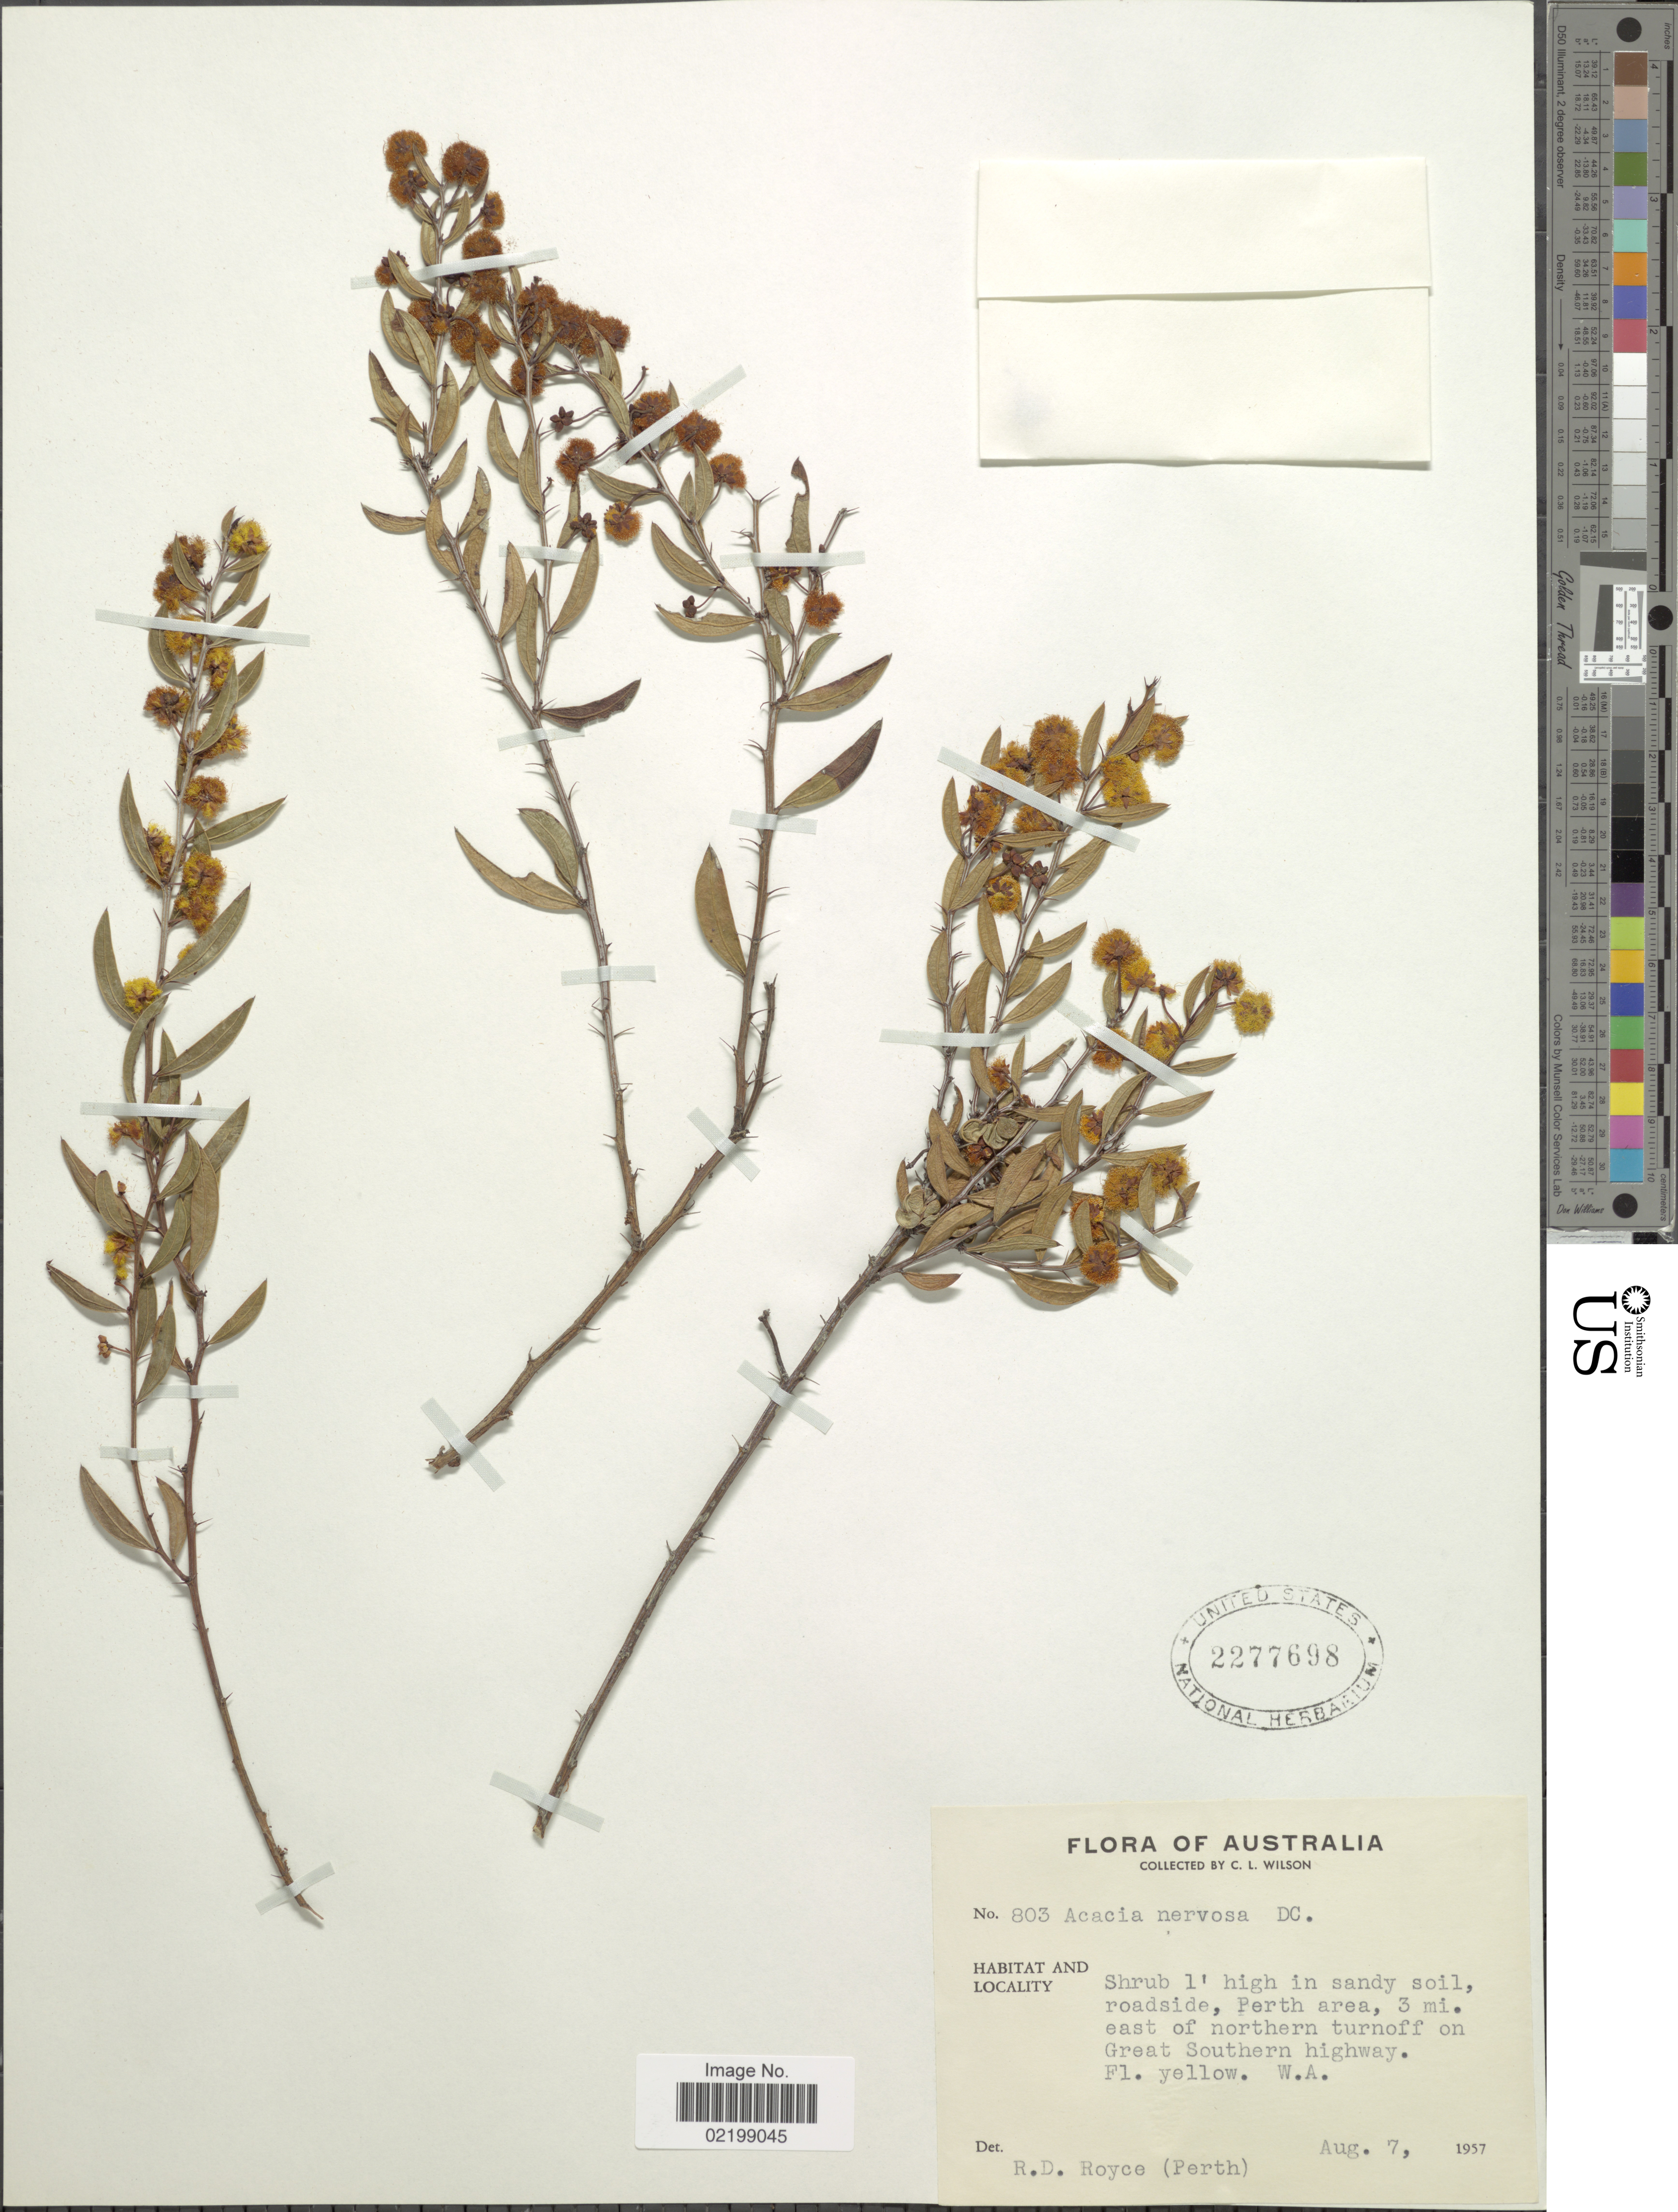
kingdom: Plantae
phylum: Tracheophyta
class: Magnoliopsida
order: Fabales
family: Fabaceae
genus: Acacia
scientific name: Acacia nervosa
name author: DC.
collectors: C. L. Wilson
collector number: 803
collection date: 1957-08-07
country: Australia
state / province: Western Australia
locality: Roadside, Perth area, 3 mi. east of northern turnoff on Great Southern highway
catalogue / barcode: US 2277698